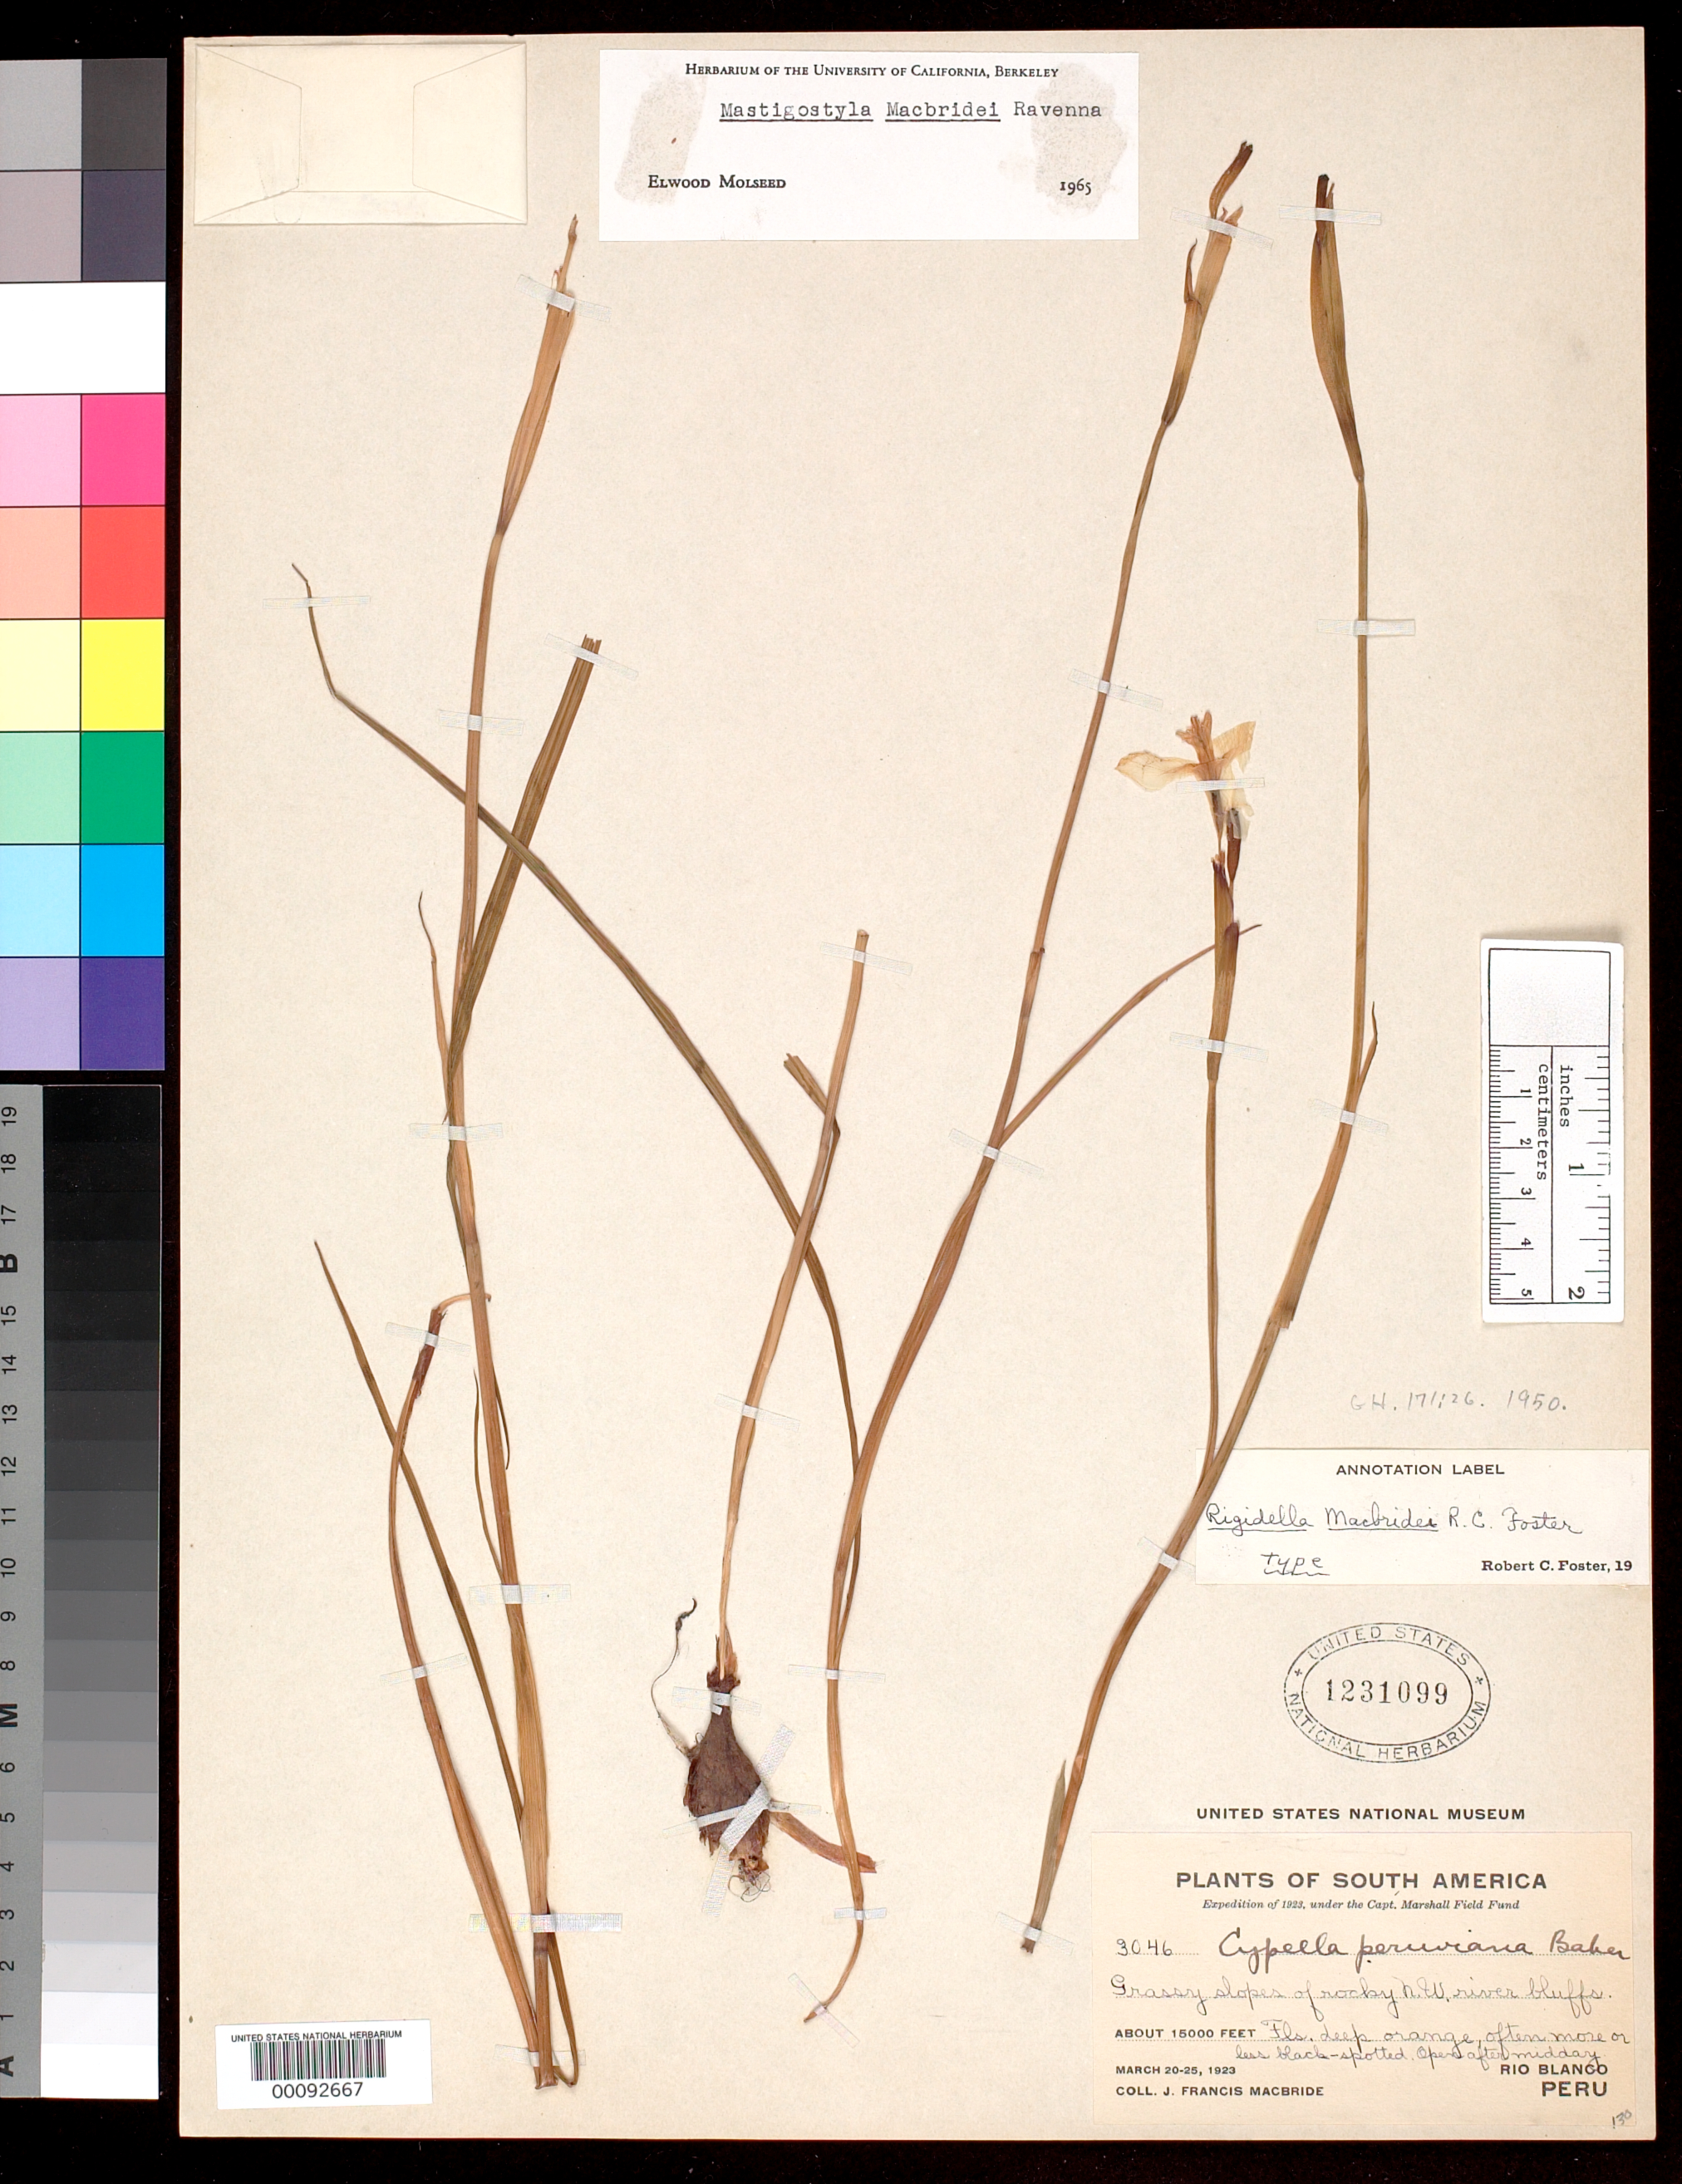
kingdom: Plantae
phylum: Tracheophyta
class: Liliopsida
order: Asparagales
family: Iridaceae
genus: Rigidella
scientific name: Rigidella macbridei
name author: R.C. Foster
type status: Holotype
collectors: J. F. Macbride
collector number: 3046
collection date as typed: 20 Mar 1923 to 25 Mar 1923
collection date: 1923-03-20/1923-03-25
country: Peru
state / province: Junín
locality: Rio Blanco.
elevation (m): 4500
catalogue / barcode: US 1231099